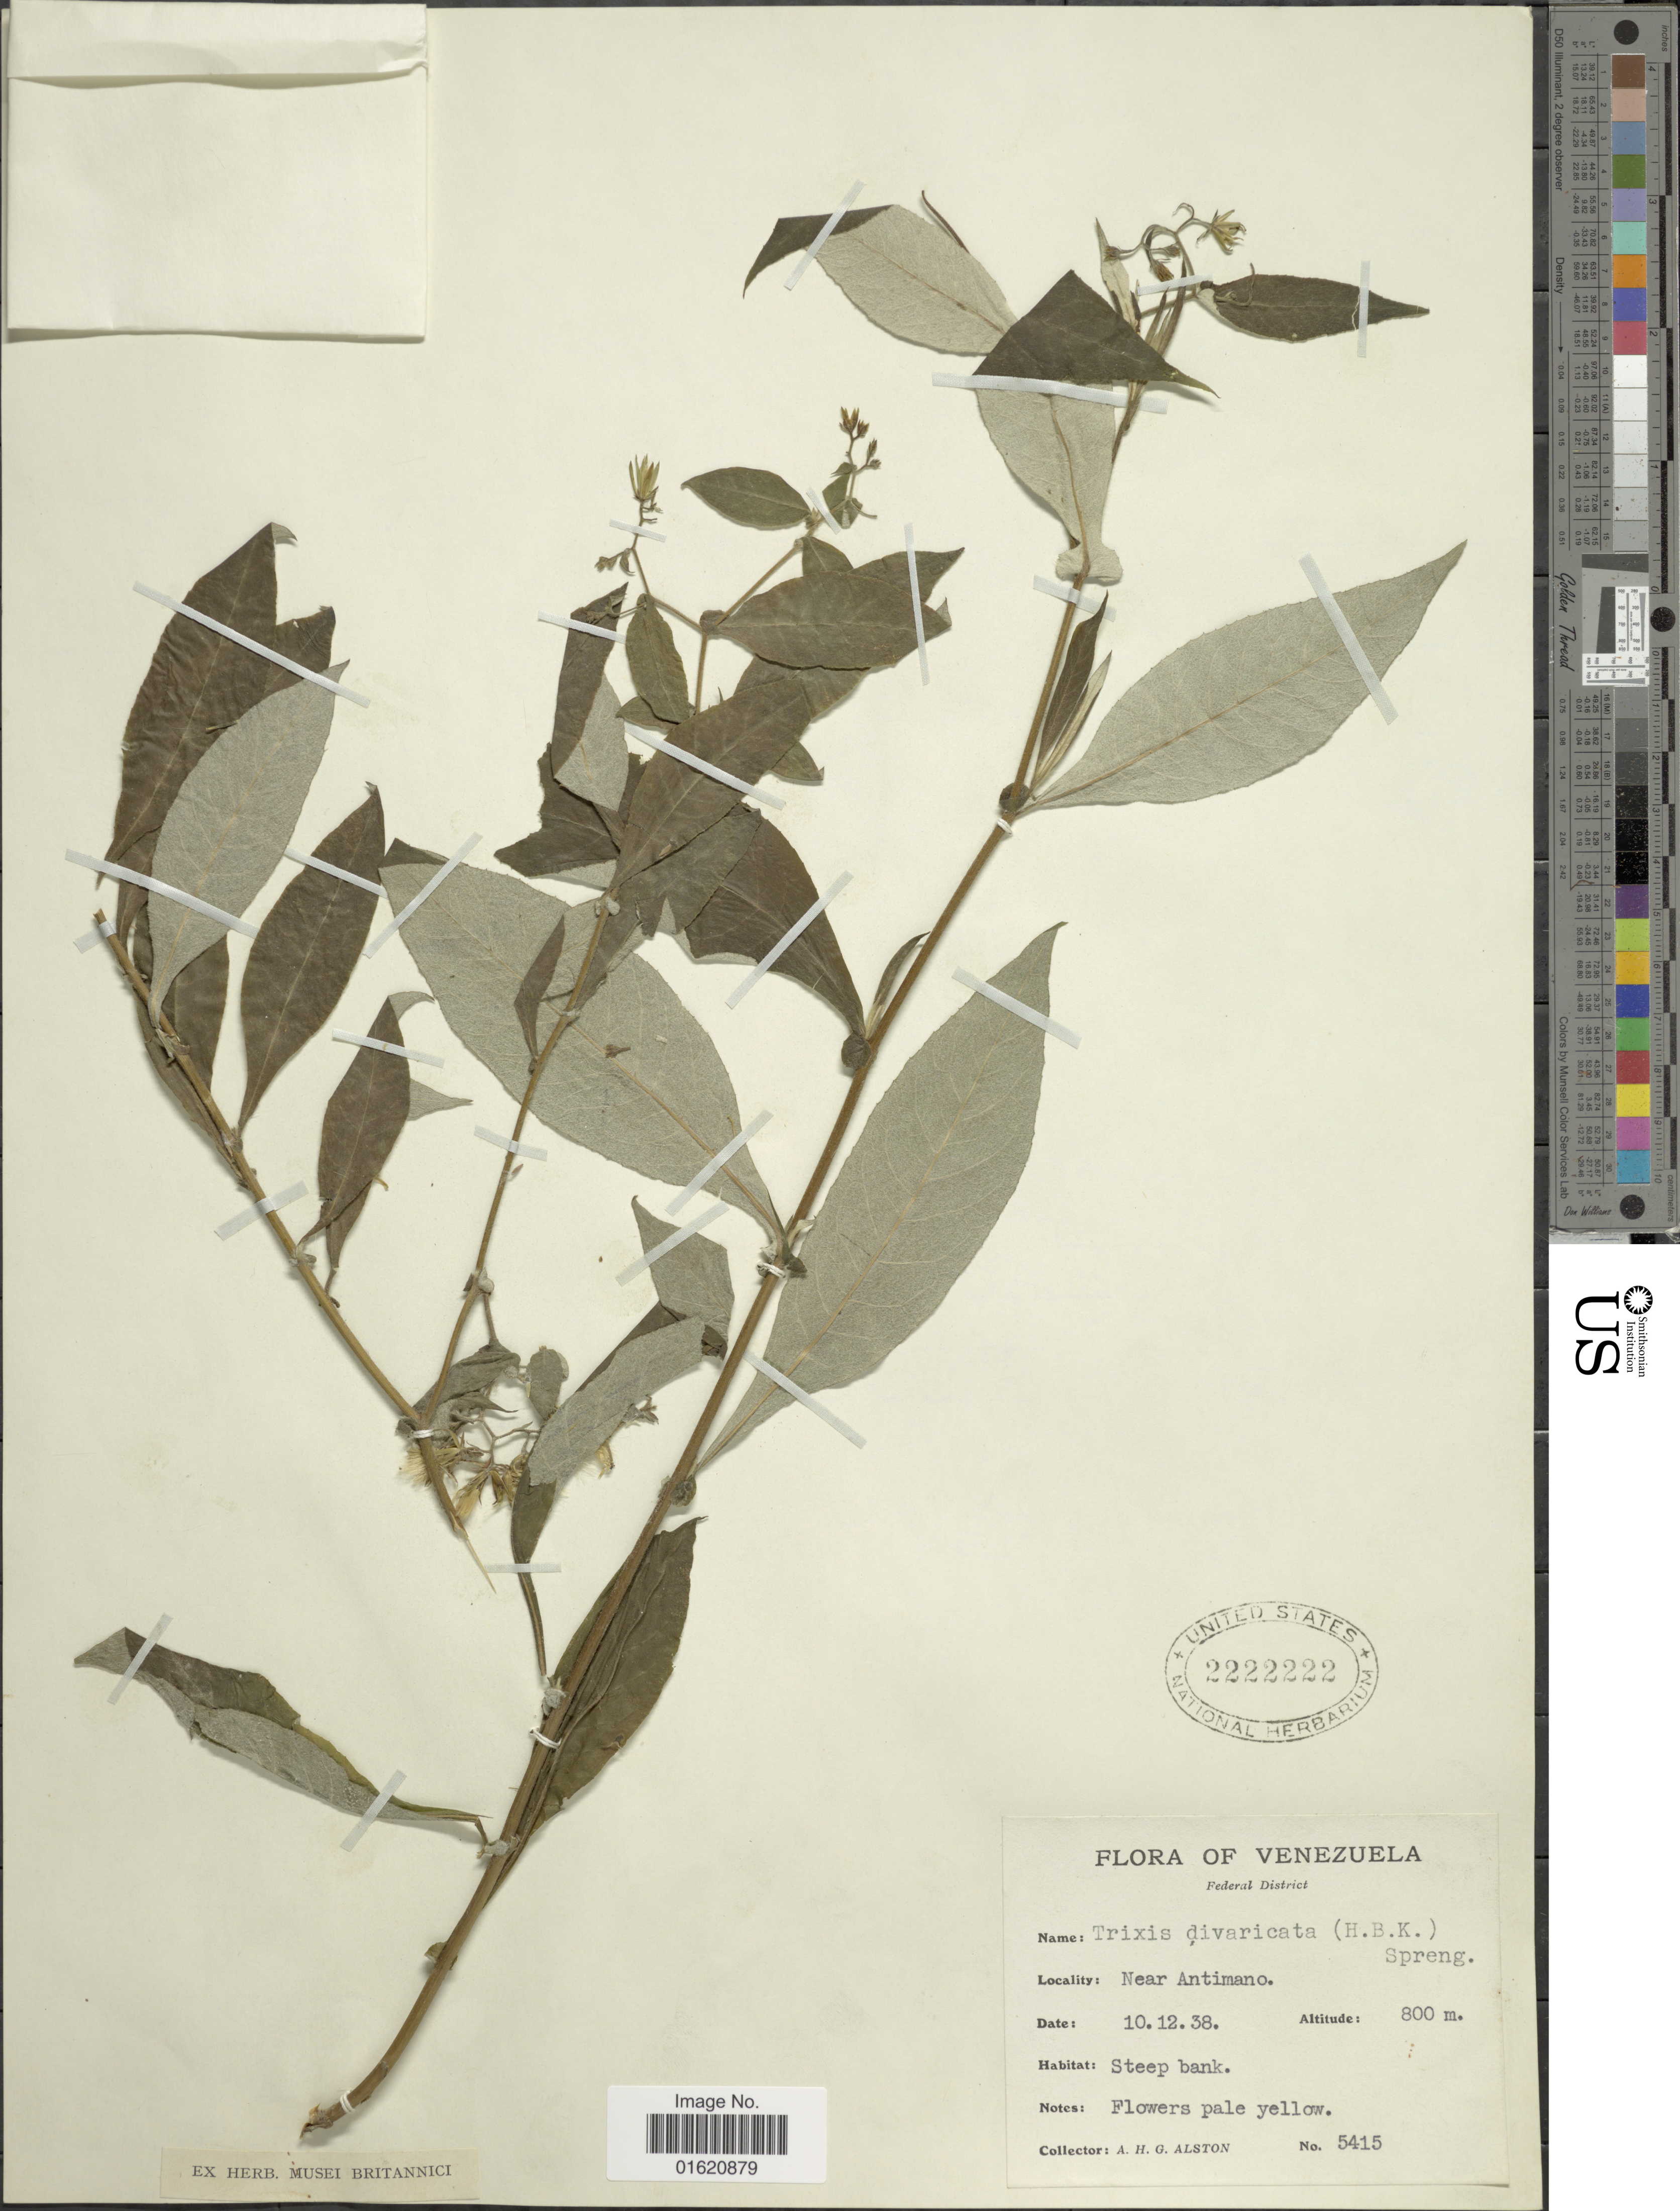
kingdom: Plantae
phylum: Tracheophyta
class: Magnoliopsida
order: Asterales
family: Asteraceae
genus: Trixis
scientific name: Trixis antimenorrhoea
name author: (Schrank) Mart. ex Kuntze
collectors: A. H. Alston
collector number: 5415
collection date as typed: Transcribed d/m/y: 10/12/38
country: Venezuela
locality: Federal District, near Antimano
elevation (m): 800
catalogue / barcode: US 2222222